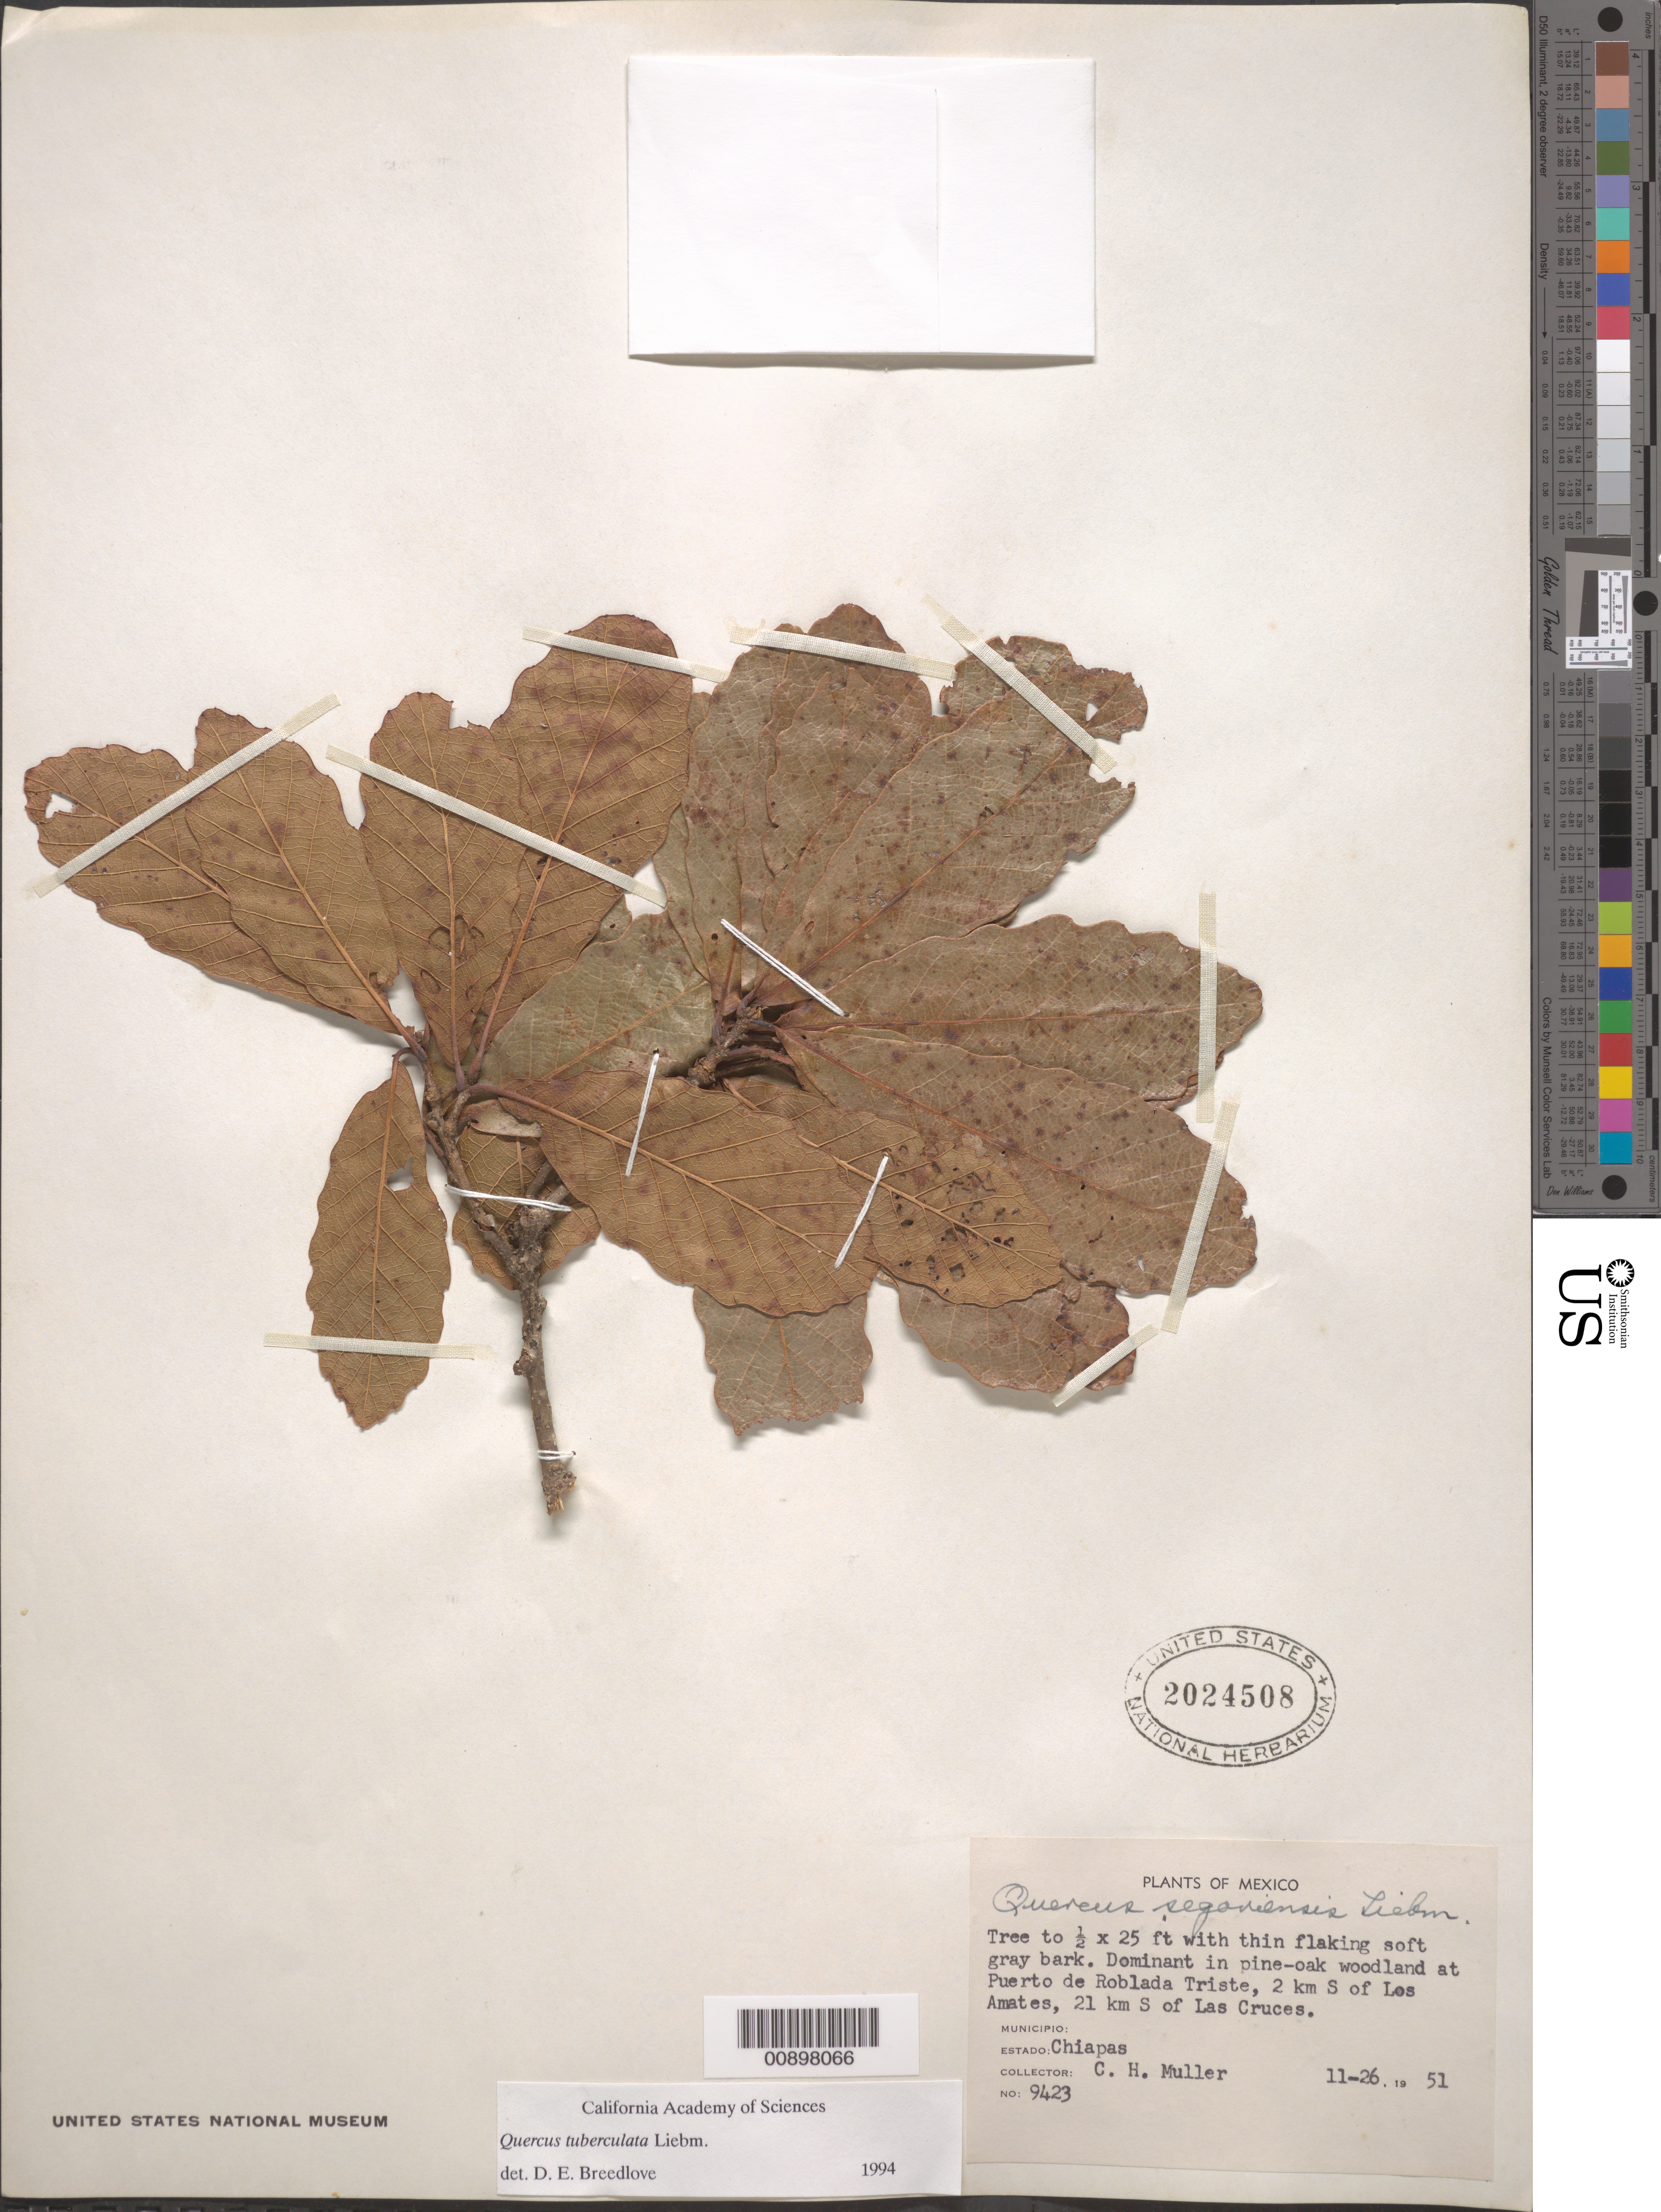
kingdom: Plantae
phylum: Tracheophyta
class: Magnoliopsida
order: Fagales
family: Fagaceae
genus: Quercus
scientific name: Quercus tuberculata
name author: Liebm.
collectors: C. H. Muller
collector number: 9423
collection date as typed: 26 Nov 1951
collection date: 1951-11-26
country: Mexico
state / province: Chiapas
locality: Puerto de Roblada Triste, 2 km S of Los Amates, 21 km S of Las Cruces. Estado Chiapas.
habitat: In pine-oak woodland.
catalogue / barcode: US 2024508